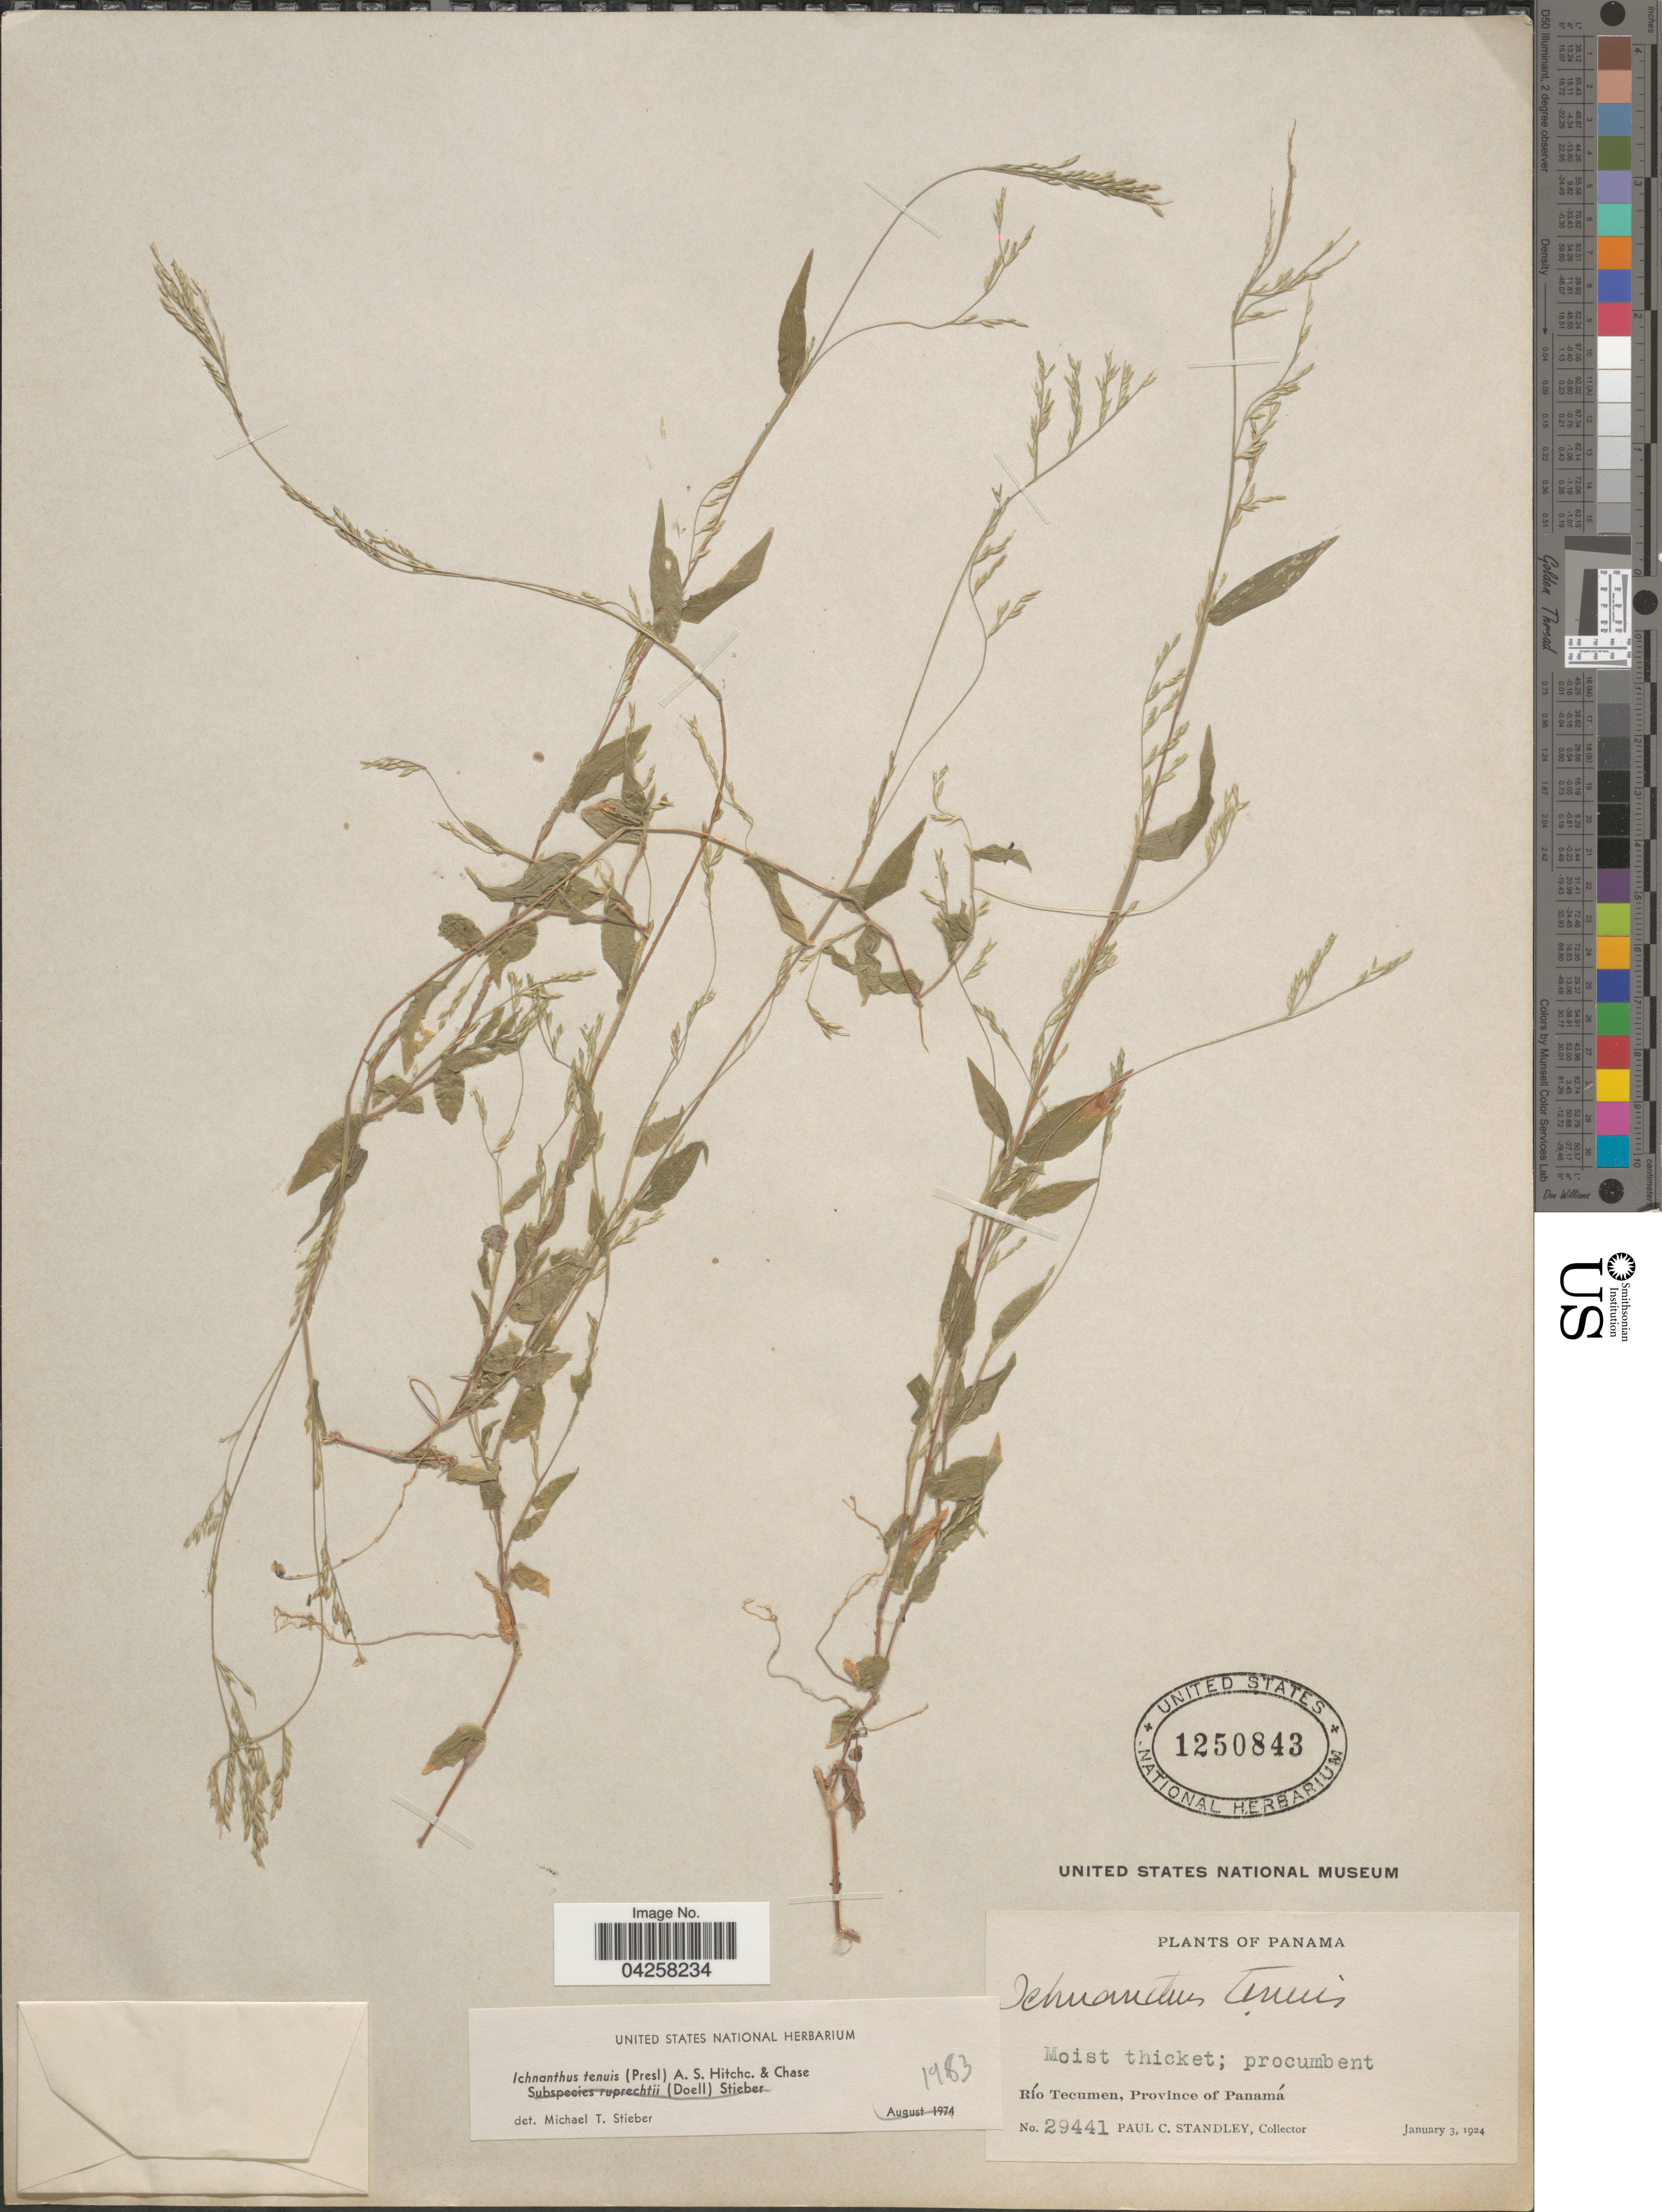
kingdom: Plantae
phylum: Tracheophyta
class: Liliopsida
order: Poales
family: Poaceae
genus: Ichnanthus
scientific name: Ichnanthus tenuis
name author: (J. Presl) Hitchc. & Chase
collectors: P. C. Standley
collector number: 29441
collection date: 1924-01-03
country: Panama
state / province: Panamá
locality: Moist thicket. Río Tecumen.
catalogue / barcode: US 1250843